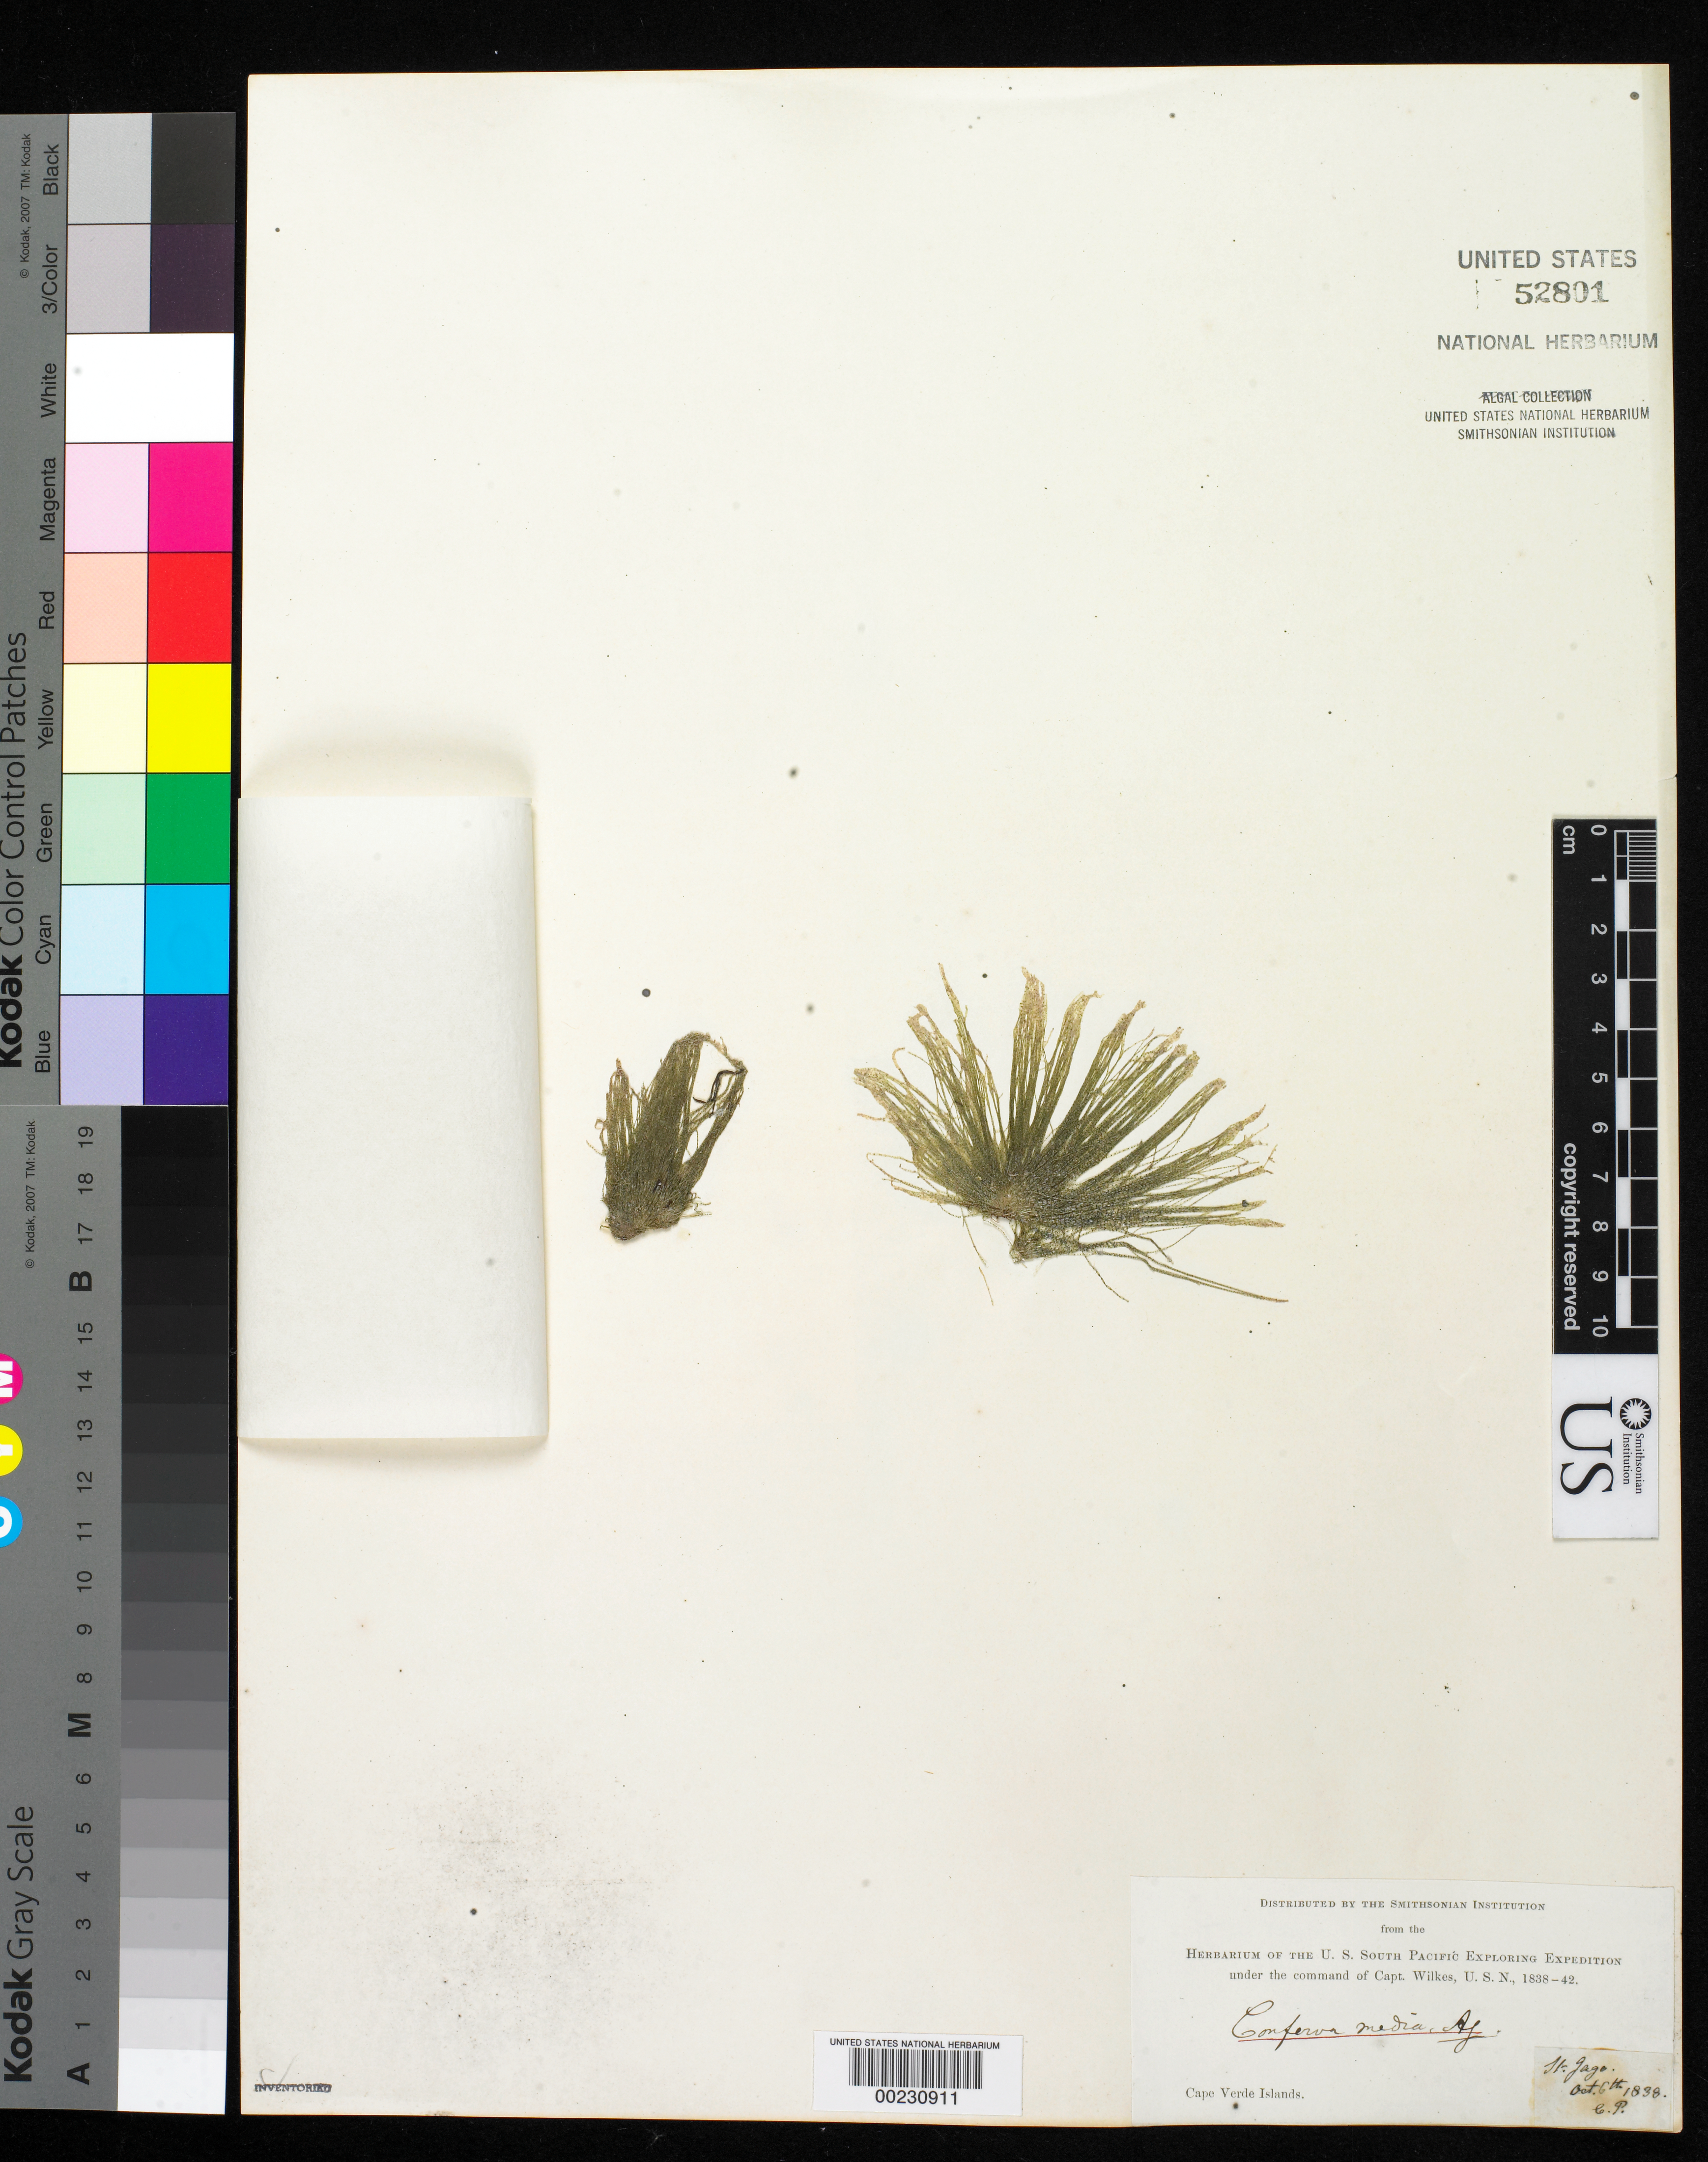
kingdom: Plantae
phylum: Chlorophyta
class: Ulvophyceae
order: Cladophorales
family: Cladophoraceae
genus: Conferva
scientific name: Conferva media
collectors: C. Pickering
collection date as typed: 06 Oct 1838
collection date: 1838-10-06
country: Cape Verde Islands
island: Santiago (Sao Tiago)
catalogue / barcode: US 52801